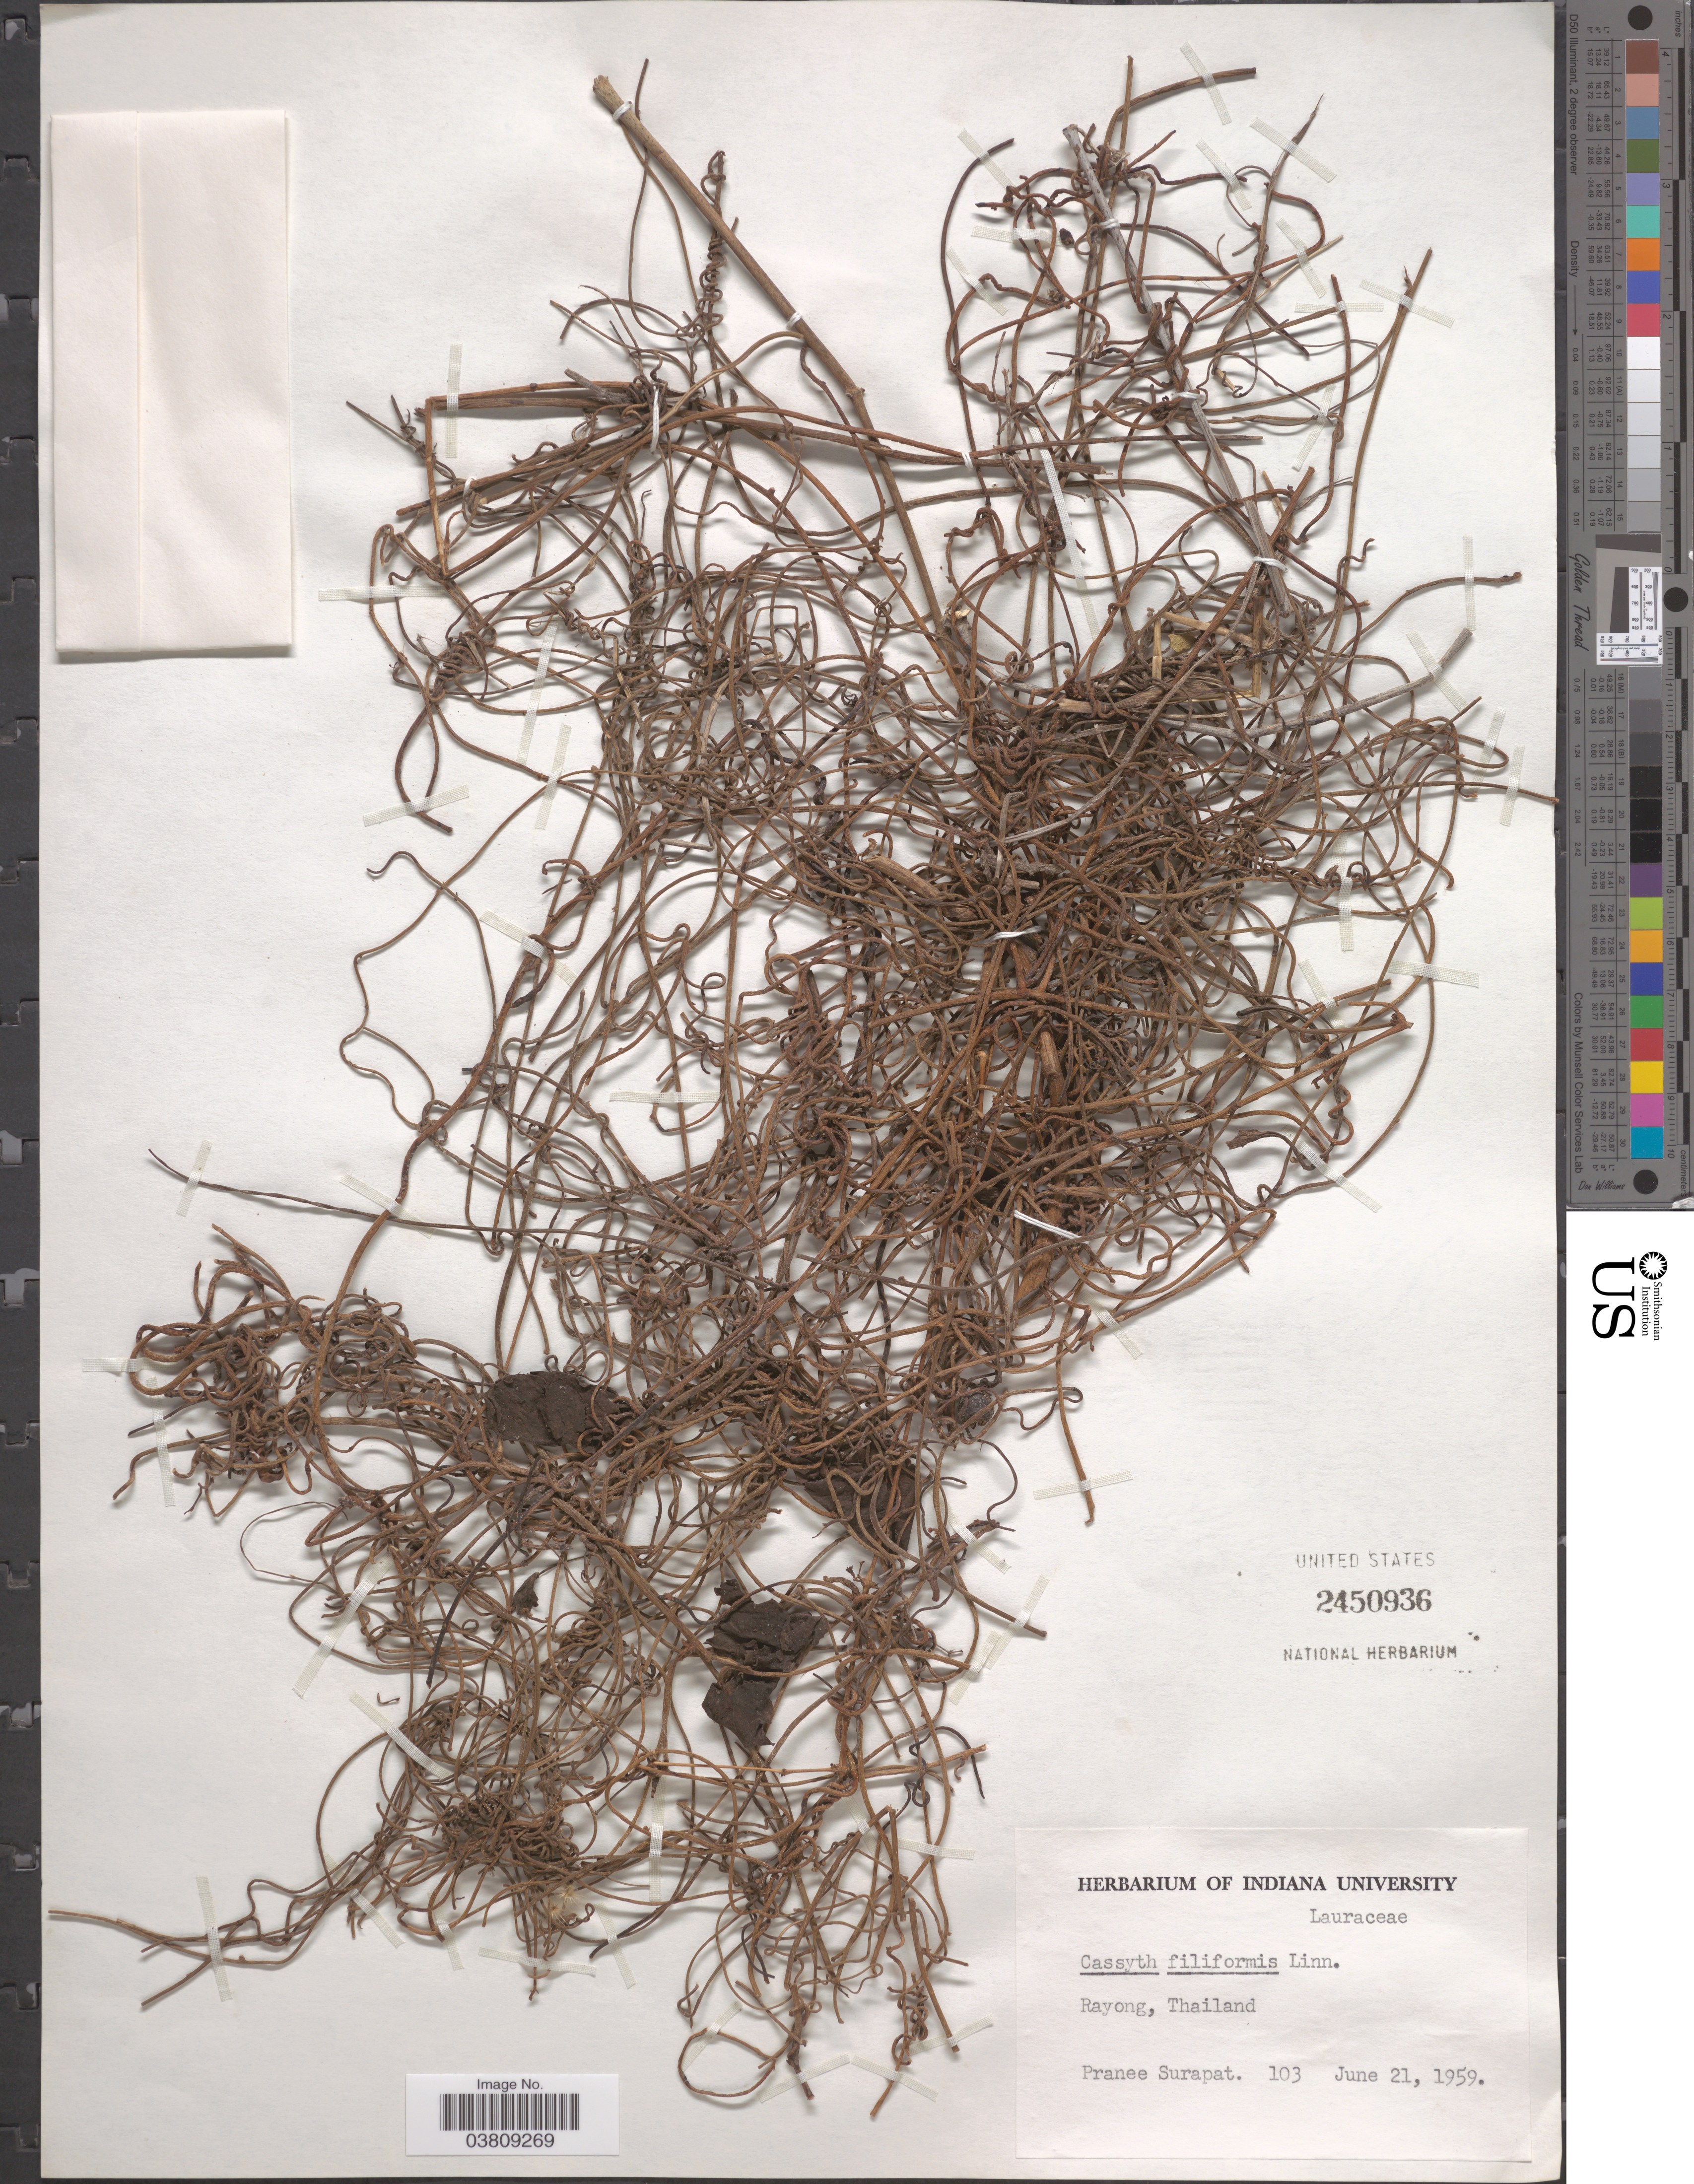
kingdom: Plantae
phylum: Tracheophyta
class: Magnoliopsida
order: Laurales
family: Lauraceae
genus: Cassytha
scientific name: Cassytha filiformis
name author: L.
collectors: P. Surapat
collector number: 103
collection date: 1959-06-21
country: Thailand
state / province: Rayong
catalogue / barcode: US 2450936